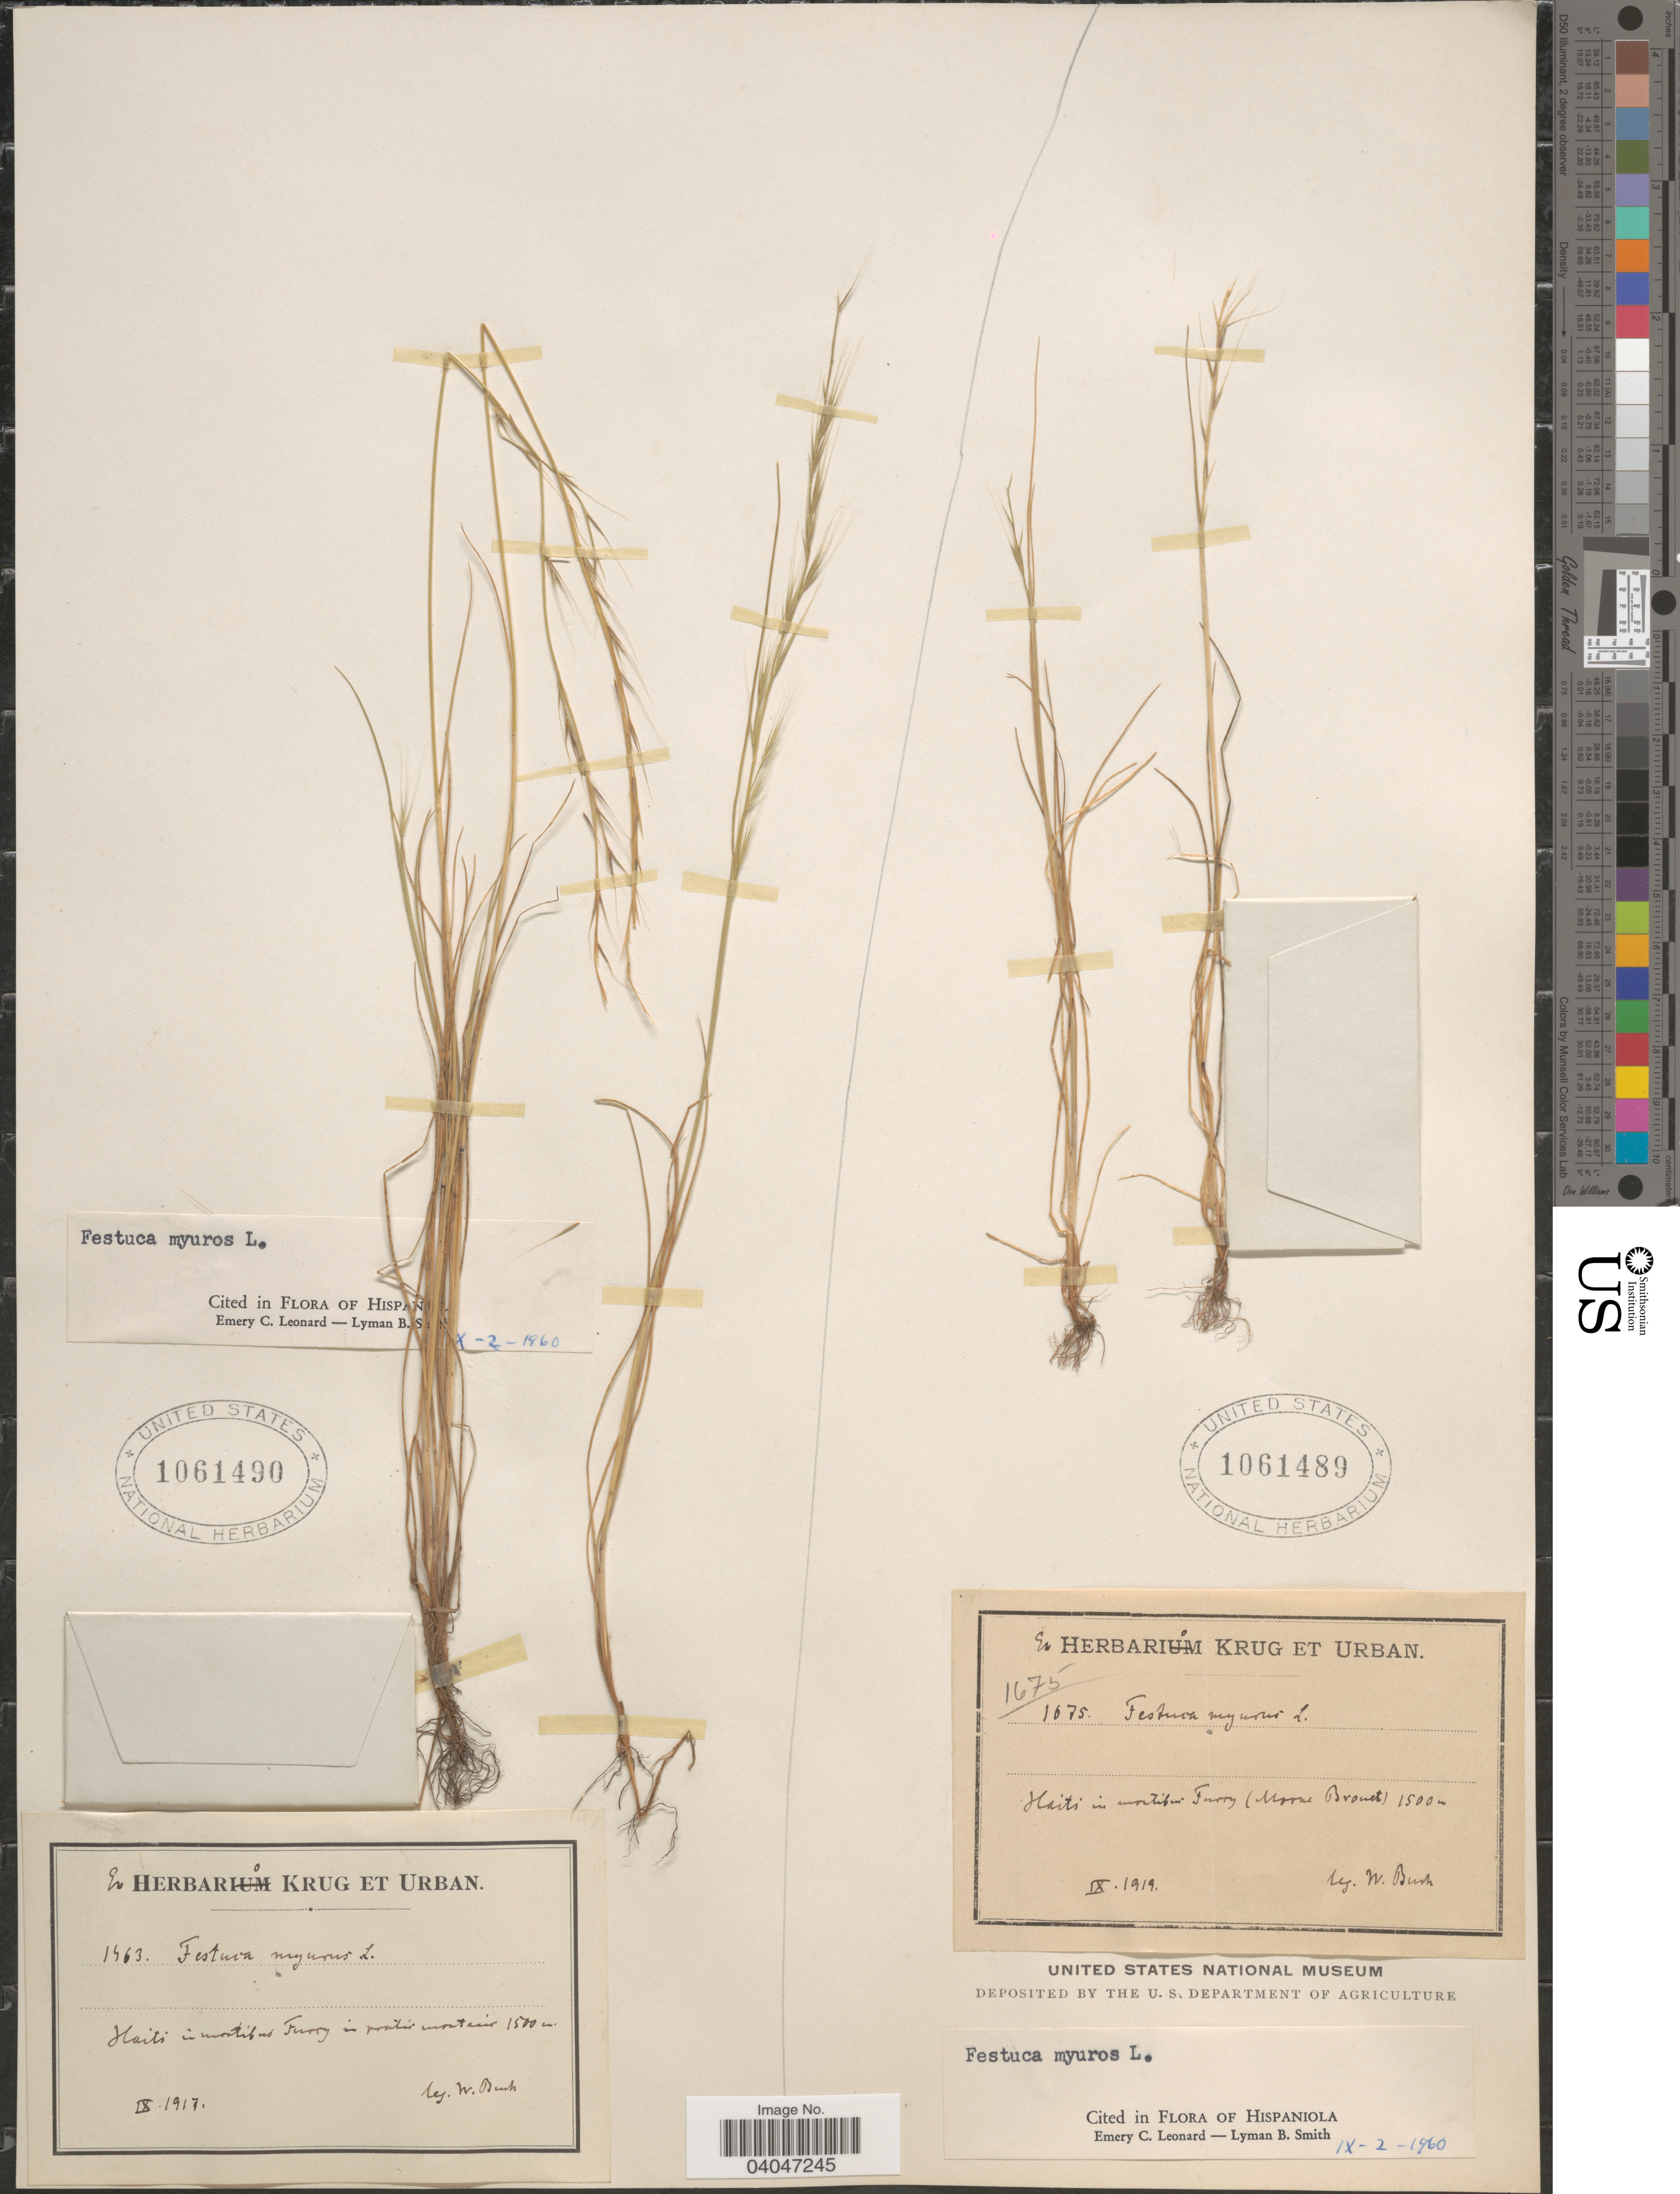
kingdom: Plantae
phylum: Tracheophyta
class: Liliopsida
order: Poales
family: Poaceae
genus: Festuca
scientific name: Festuca myuros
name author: L.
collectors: W. Bush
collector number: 1463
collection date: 1917-09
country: Haiti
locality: In montibus Furcy in pratis montanis.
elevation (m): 1500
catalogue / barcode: US 1061490-2